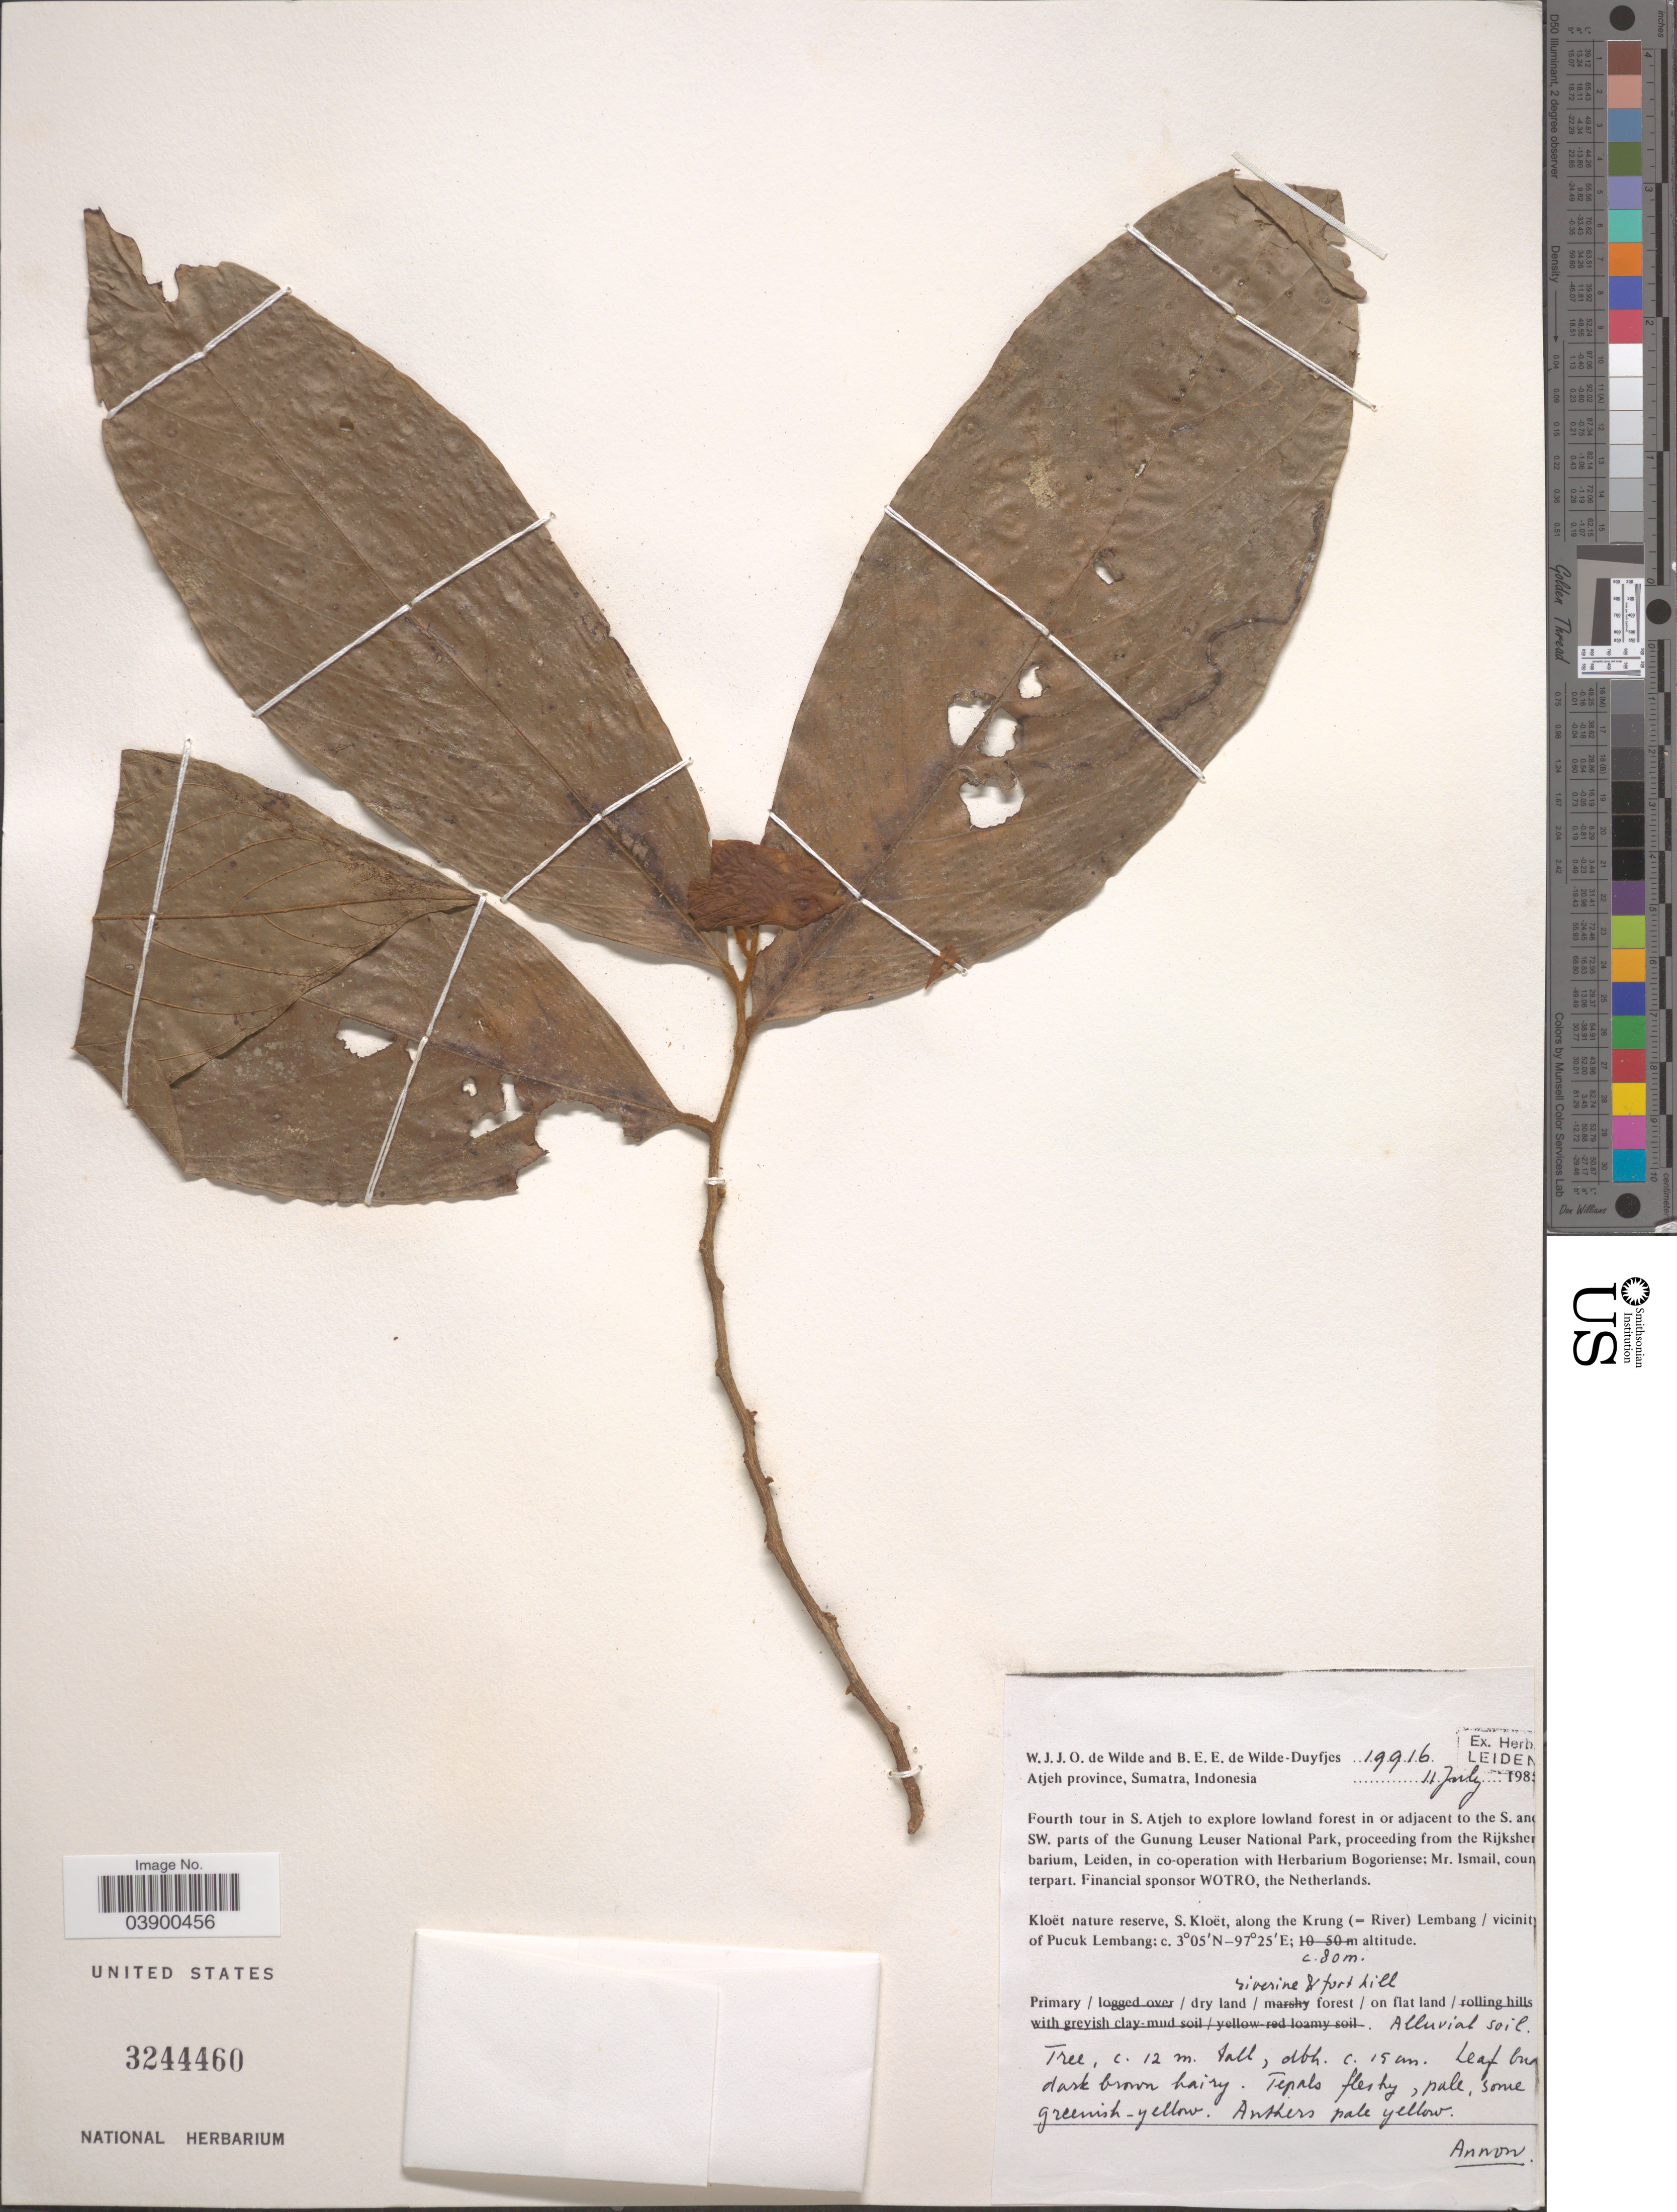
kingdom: Plantae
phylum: Tracheophyta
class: Magnoliopsida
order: Magnoliales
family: Annonaceae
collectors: W. J. de Wilde & B. E. de Wilde-Duyfjes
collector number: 19916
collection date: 1985-07-11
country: Indonesia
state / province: Sumatra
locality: Atjeh province. Fourth tour in S. Atjeh to explore lowland forest in or adjacent to the S. and SW. parts of the Gunung Leuser National Park. Kloët nature reserve, S. Kloët, along the Krung (=River) Lembang / vicinity of Pucuk Lembang.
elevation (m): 80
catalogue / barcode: US 3244460